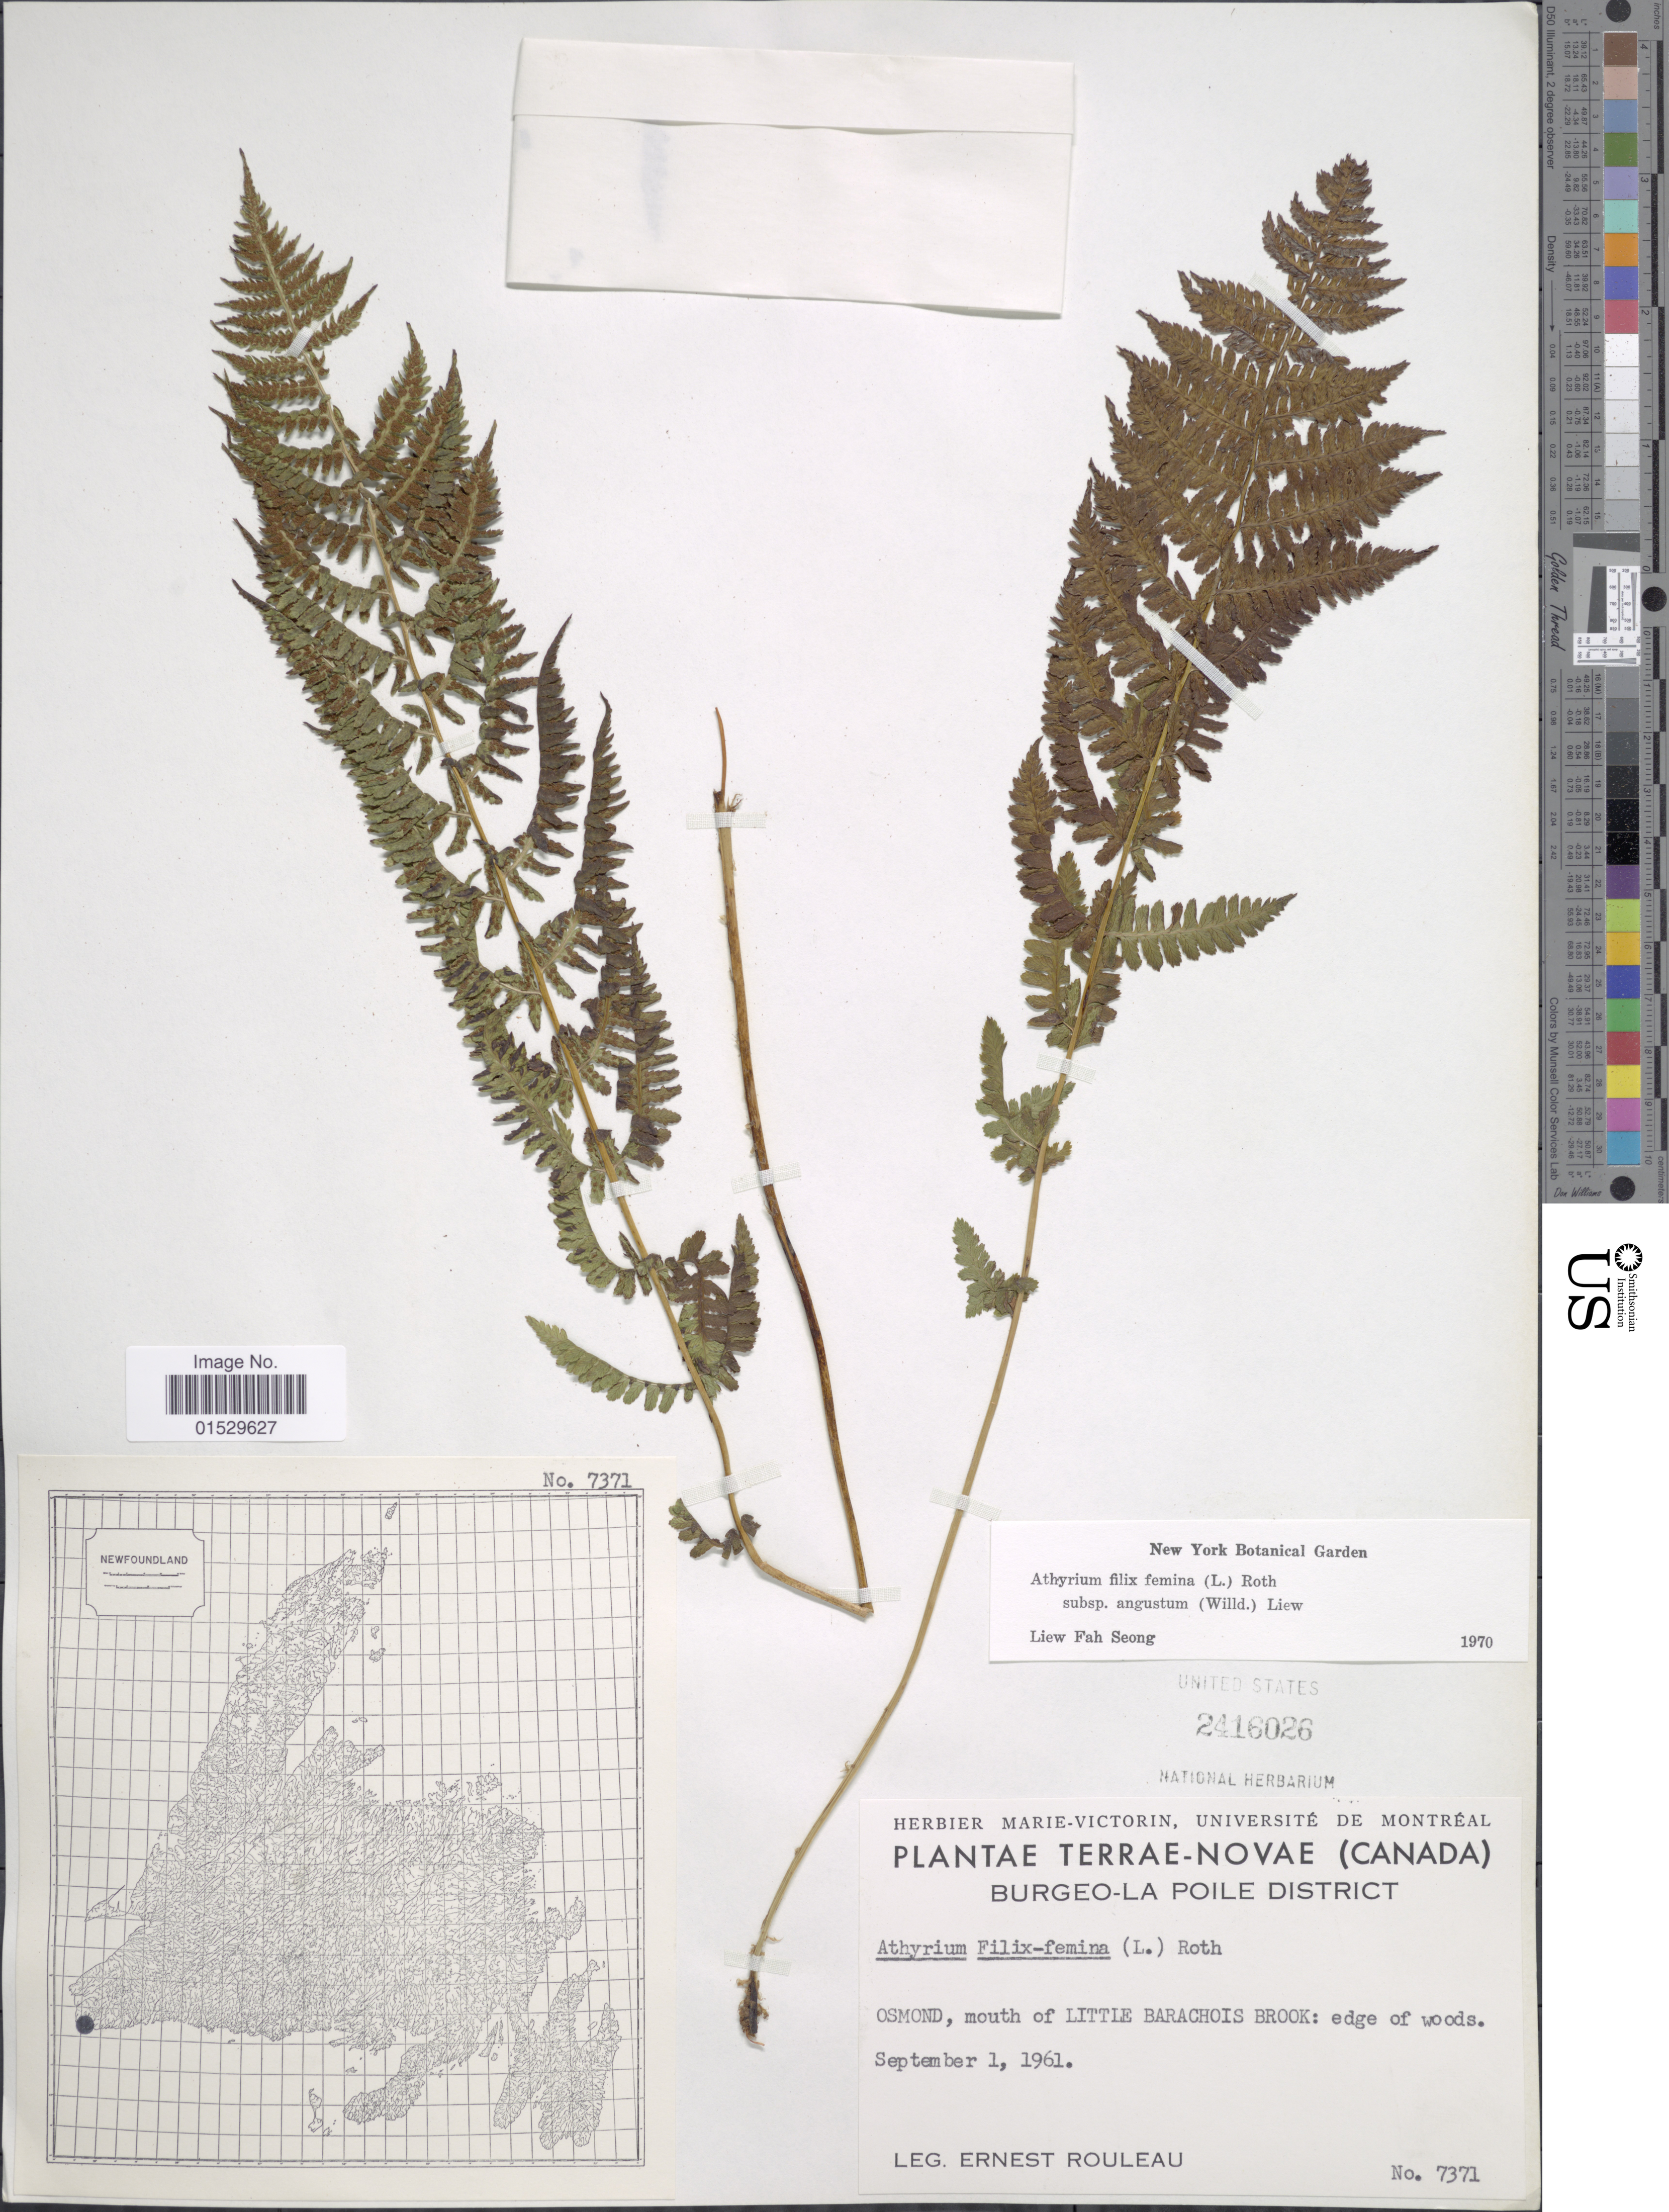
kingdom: Plantae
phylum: Tracheophyta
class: Polypodiopsida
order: Polypodiales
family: Athyriaceae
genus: Athyrium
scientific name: Athyrium filix-femina subsp. angustatum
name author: (Willd.) R.T. Clausen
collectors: J. Rouleau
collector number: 7371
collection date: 1961-09-01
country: Canada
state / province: Newfoundland and Labrador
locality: Terrae-Novae, Burgeo-La Poile District, Osmond, mouth of Little Barachois Brook: edge of woods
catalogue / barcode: US 2416026